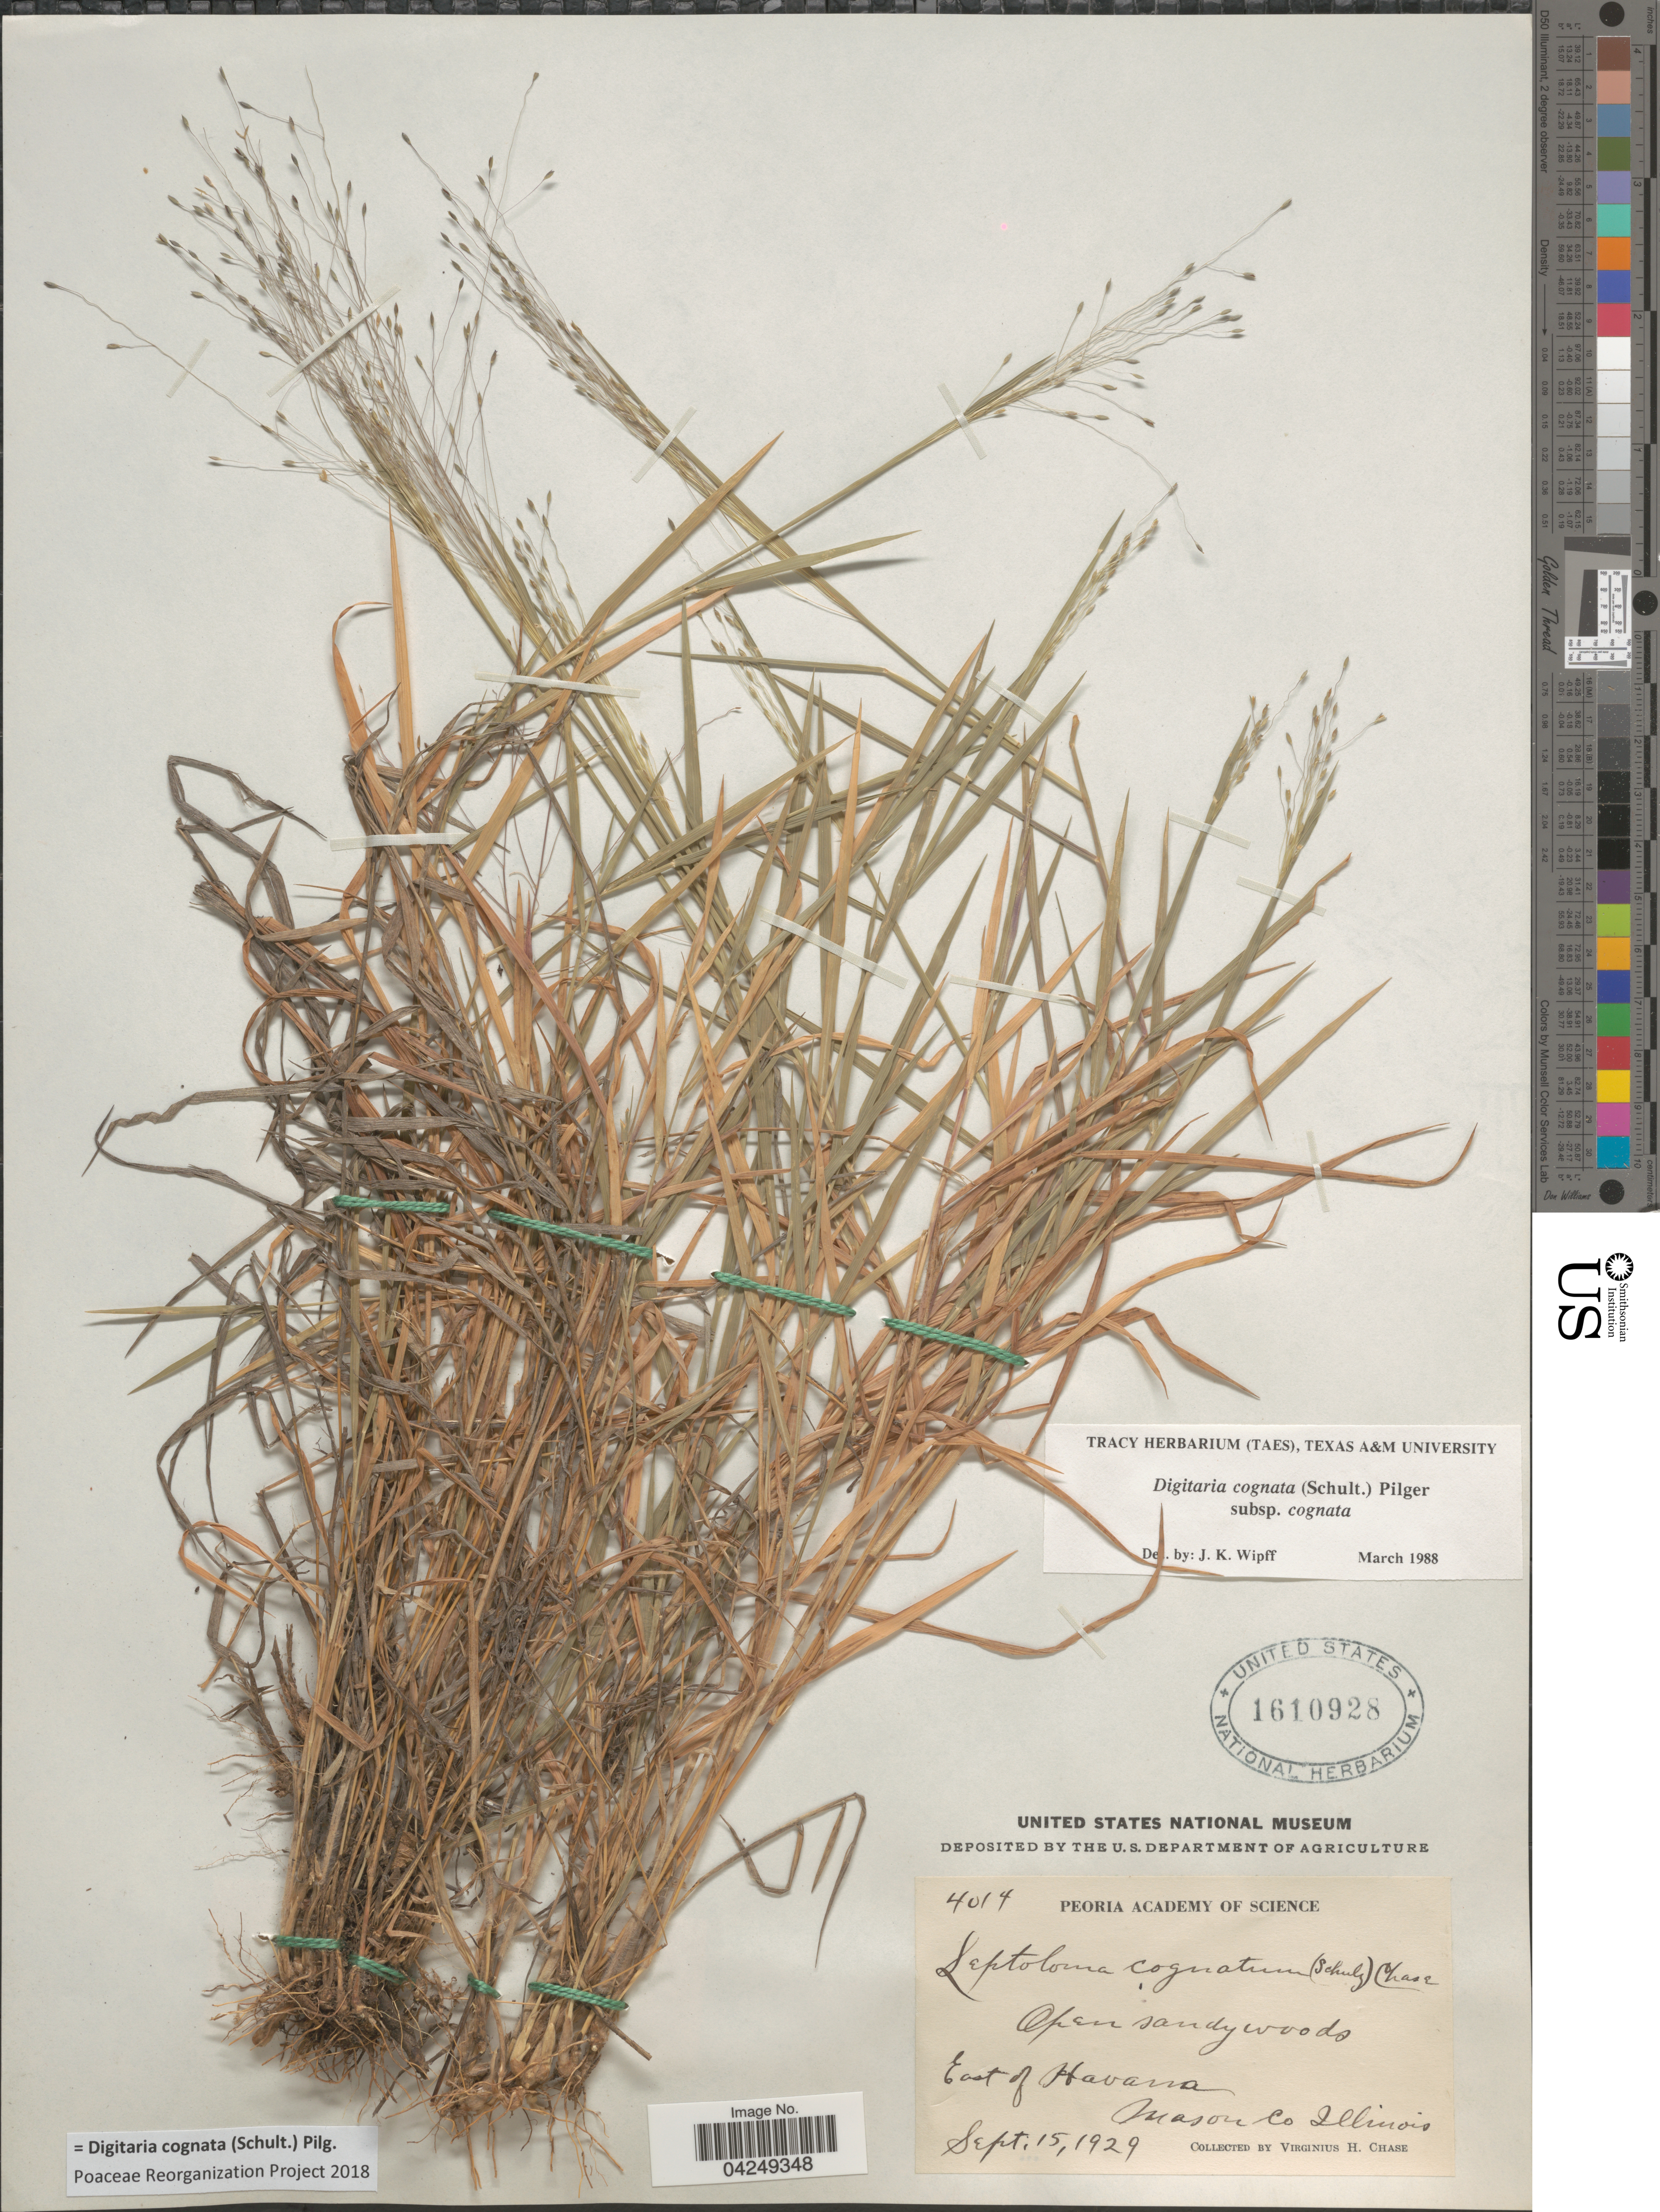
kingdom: Plantae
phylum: Tracheophyta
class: Liliopsida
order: Poales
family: Poaceae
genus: Digitaria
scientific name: Digitaria cognata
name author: (Scult.) Pilg.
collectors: V. H. Chase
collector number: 4014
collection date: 1929-09-15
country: United States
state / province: Illinois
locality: Open sandy woods. East of Havana. Mason Co.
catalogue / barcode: US 1610928